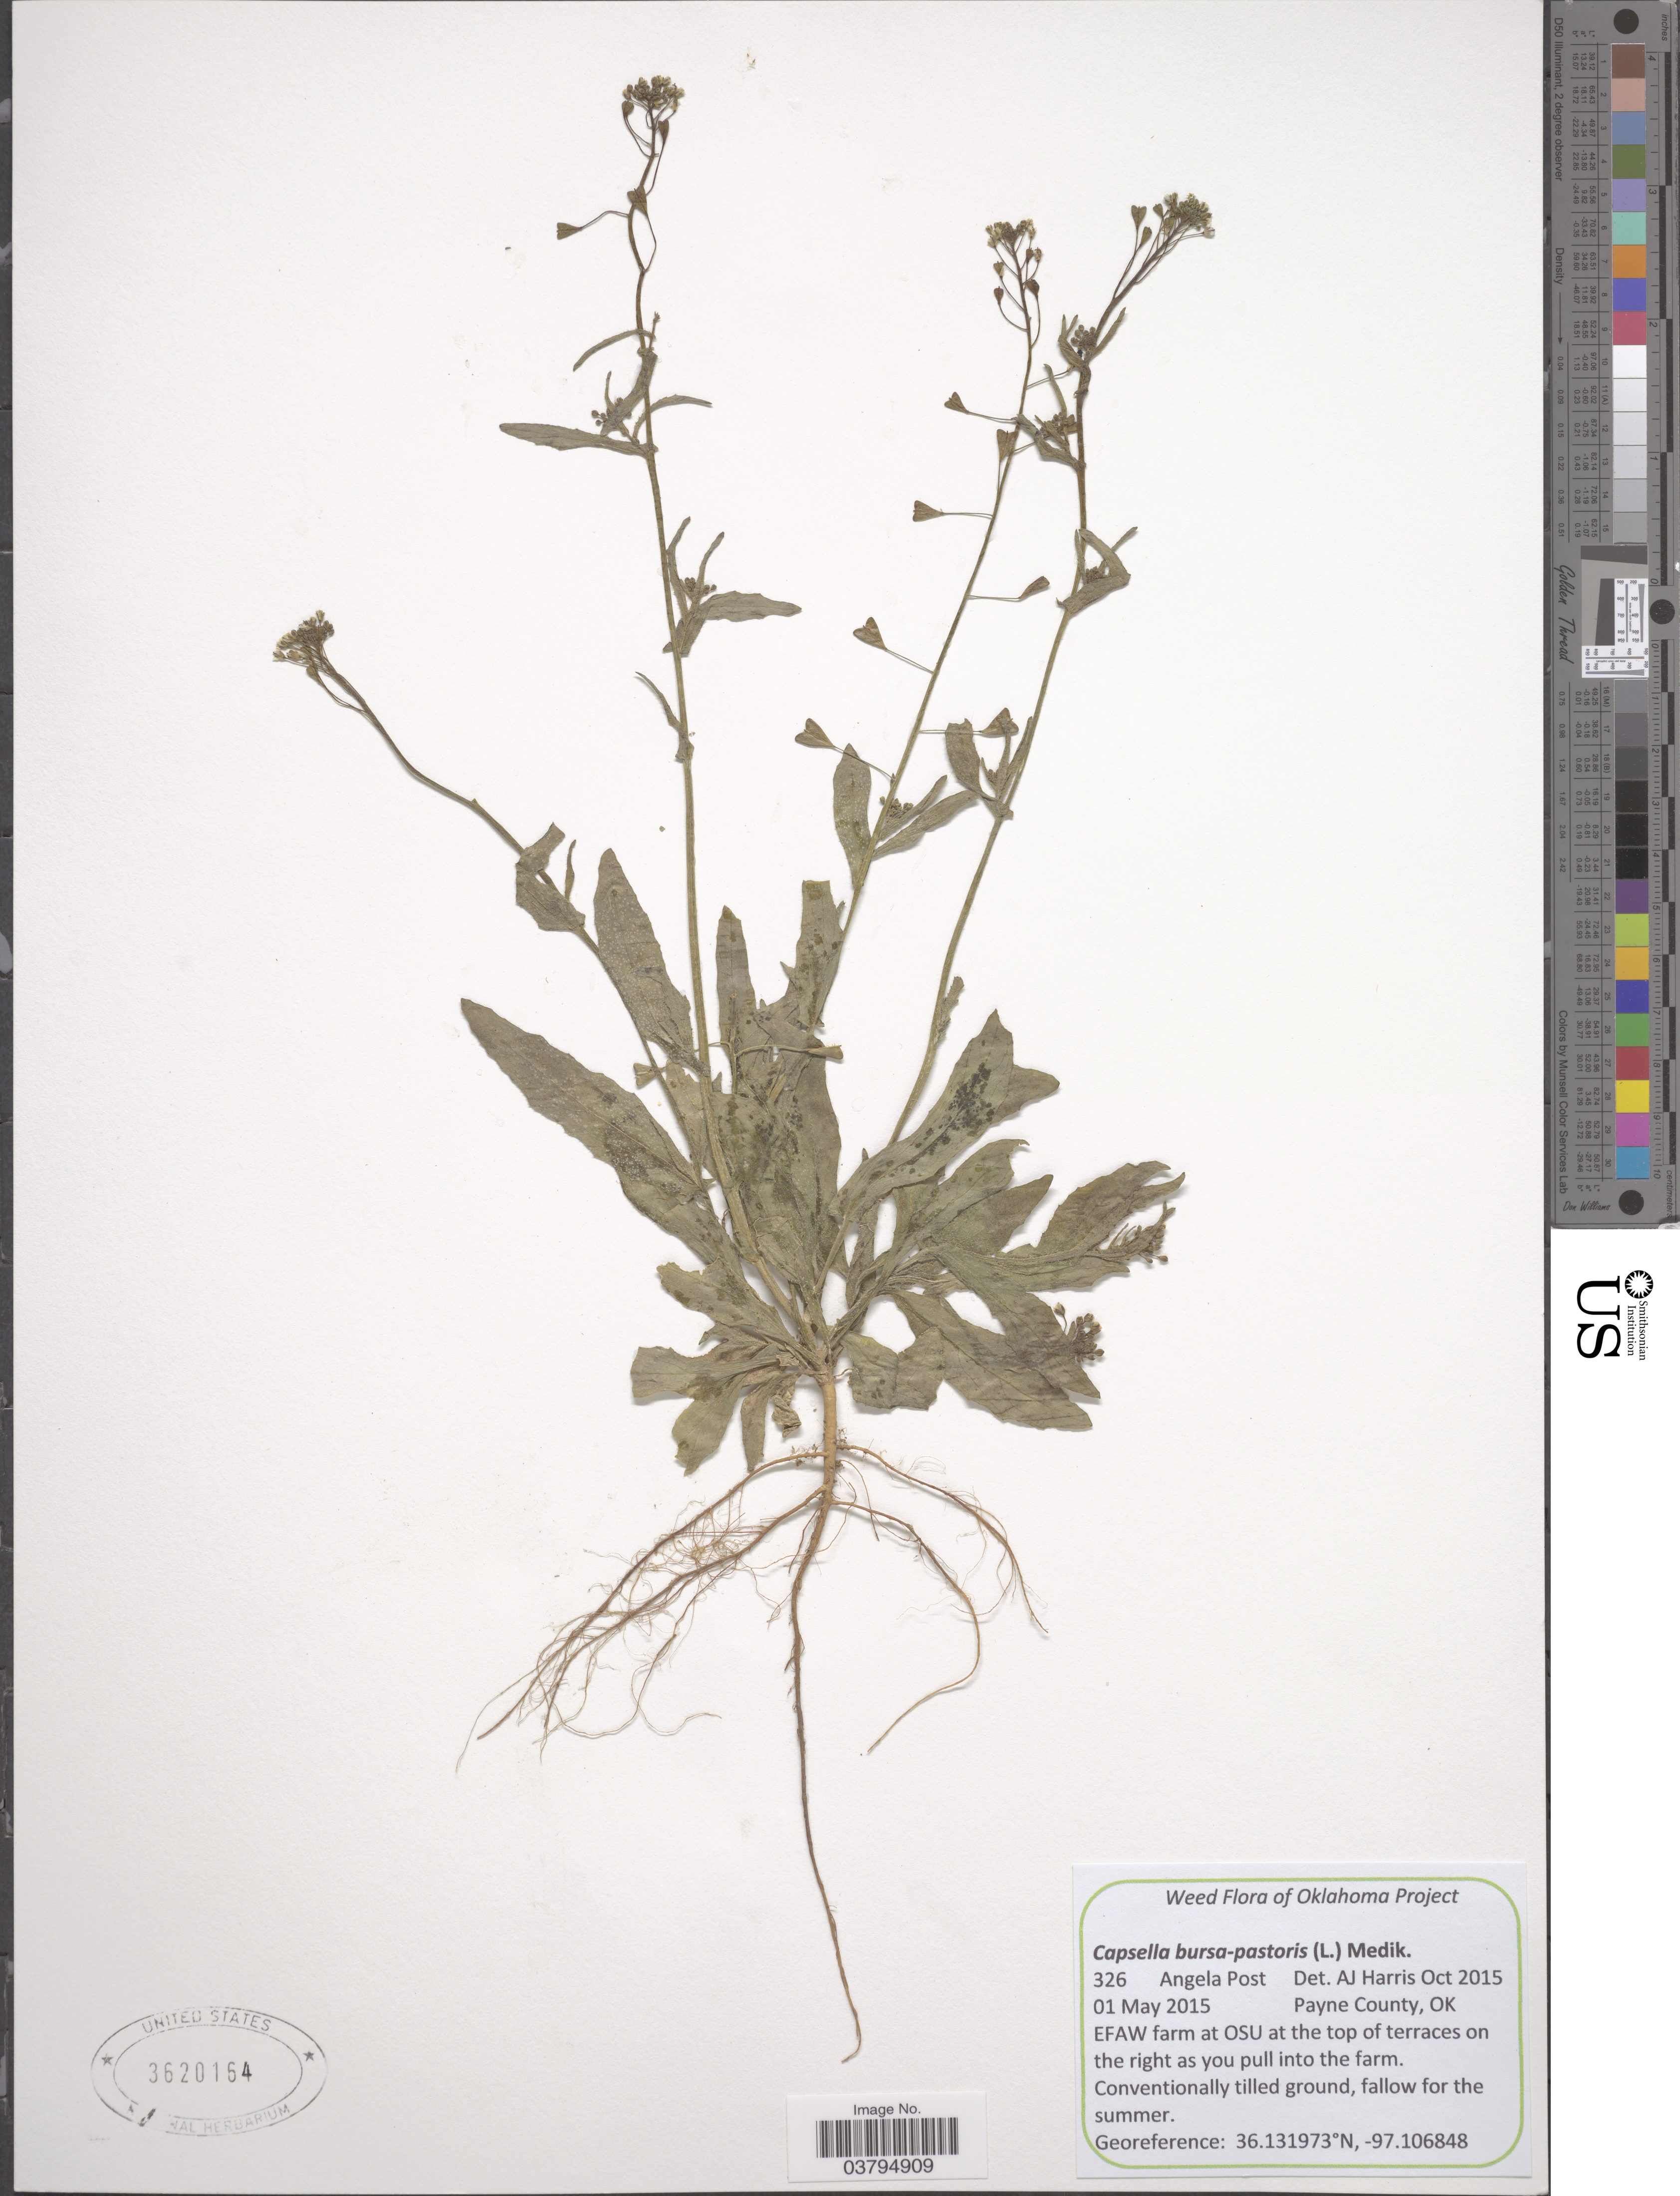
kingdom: Plantae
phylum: Tracheophyta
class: Magnoliopsida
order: Brassicales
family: Brassicaceae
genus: Capsella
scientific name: Capsella bursa-pastoris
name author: (L.) Medik.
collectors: A. Post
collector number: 326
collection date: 2015-05-01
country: United States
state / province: Oklahoma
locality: Payne County. EFAW farm at OSU at the top of terraces on the right as you pull into the farm.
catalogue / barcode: US 3620164